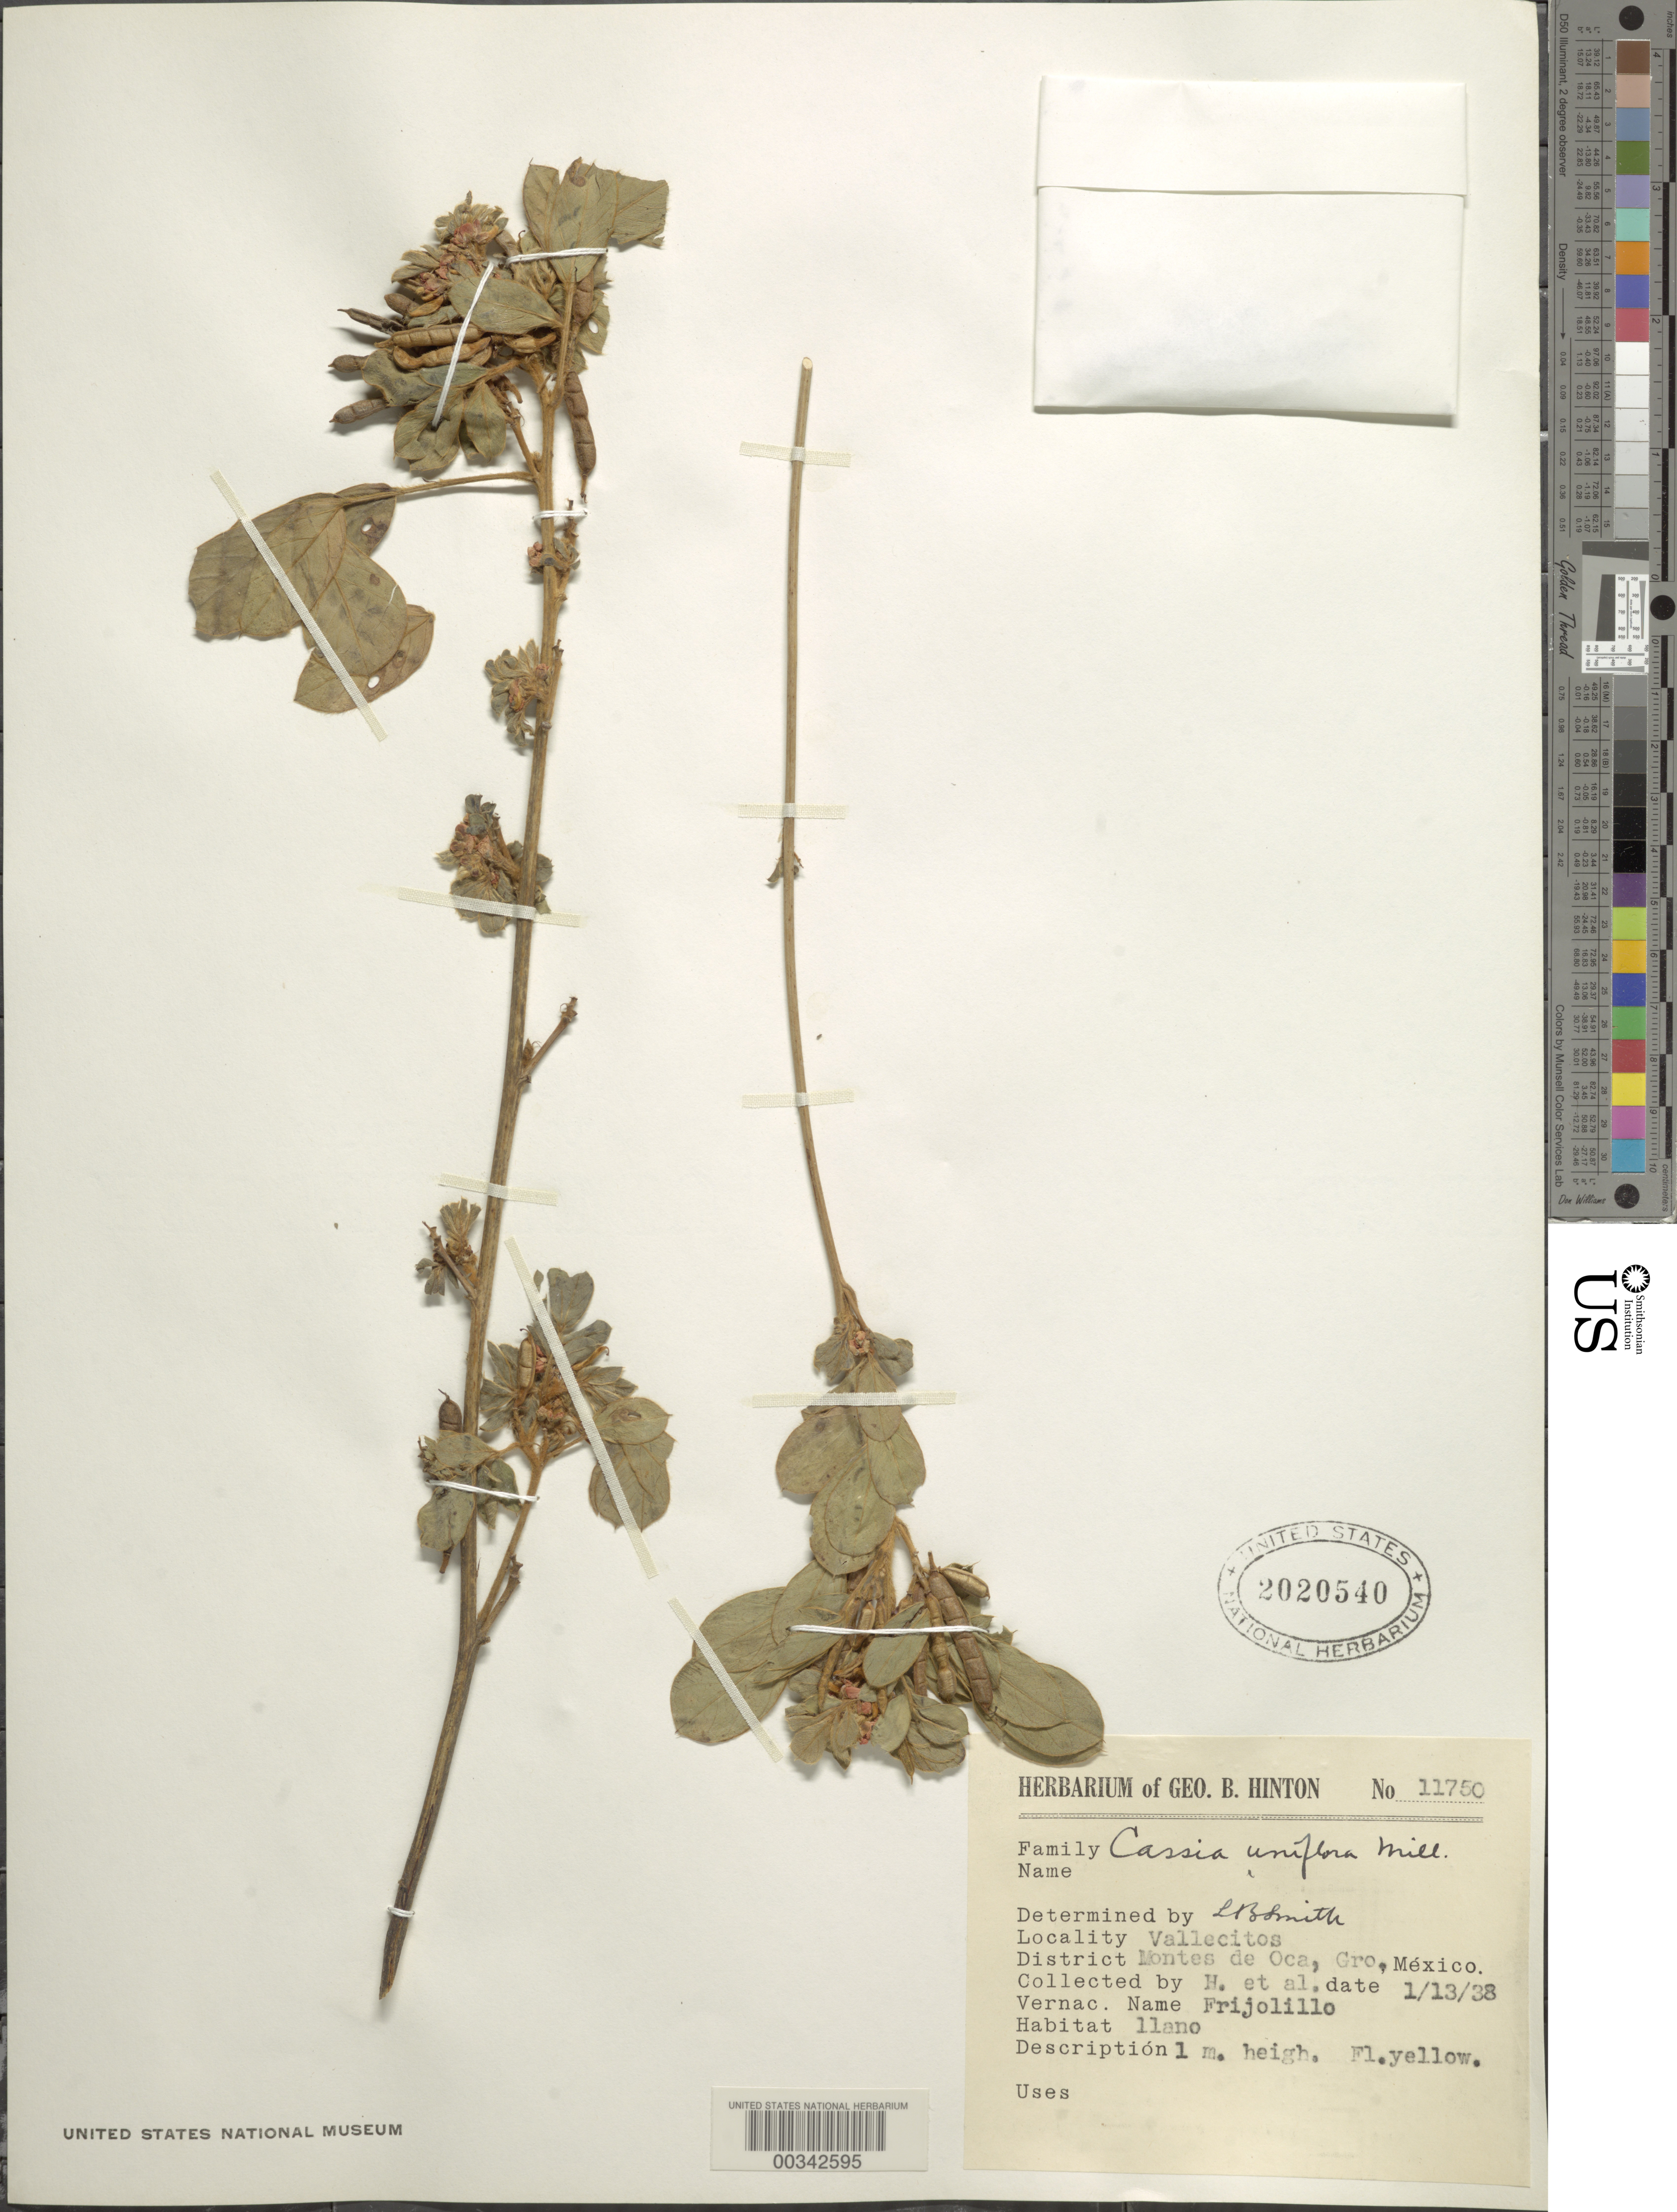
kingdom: Plantae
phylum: Tracheophyta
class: Magnoliopsida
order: Fabales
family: Fabaceae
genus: Senna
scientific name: Senna uniflora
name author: (Mill.) H.S. Irwin & Barneby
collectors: G. B. Hinton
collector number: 11750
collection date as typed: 13 Jan 1938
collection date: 1938-01-13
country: Mexico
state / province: Guerrero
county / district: Unión De Isidoro Montes De Oca, La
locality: Montes de Oca mun. (?), Vallecitos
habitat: Llano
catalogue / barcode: US 2020540